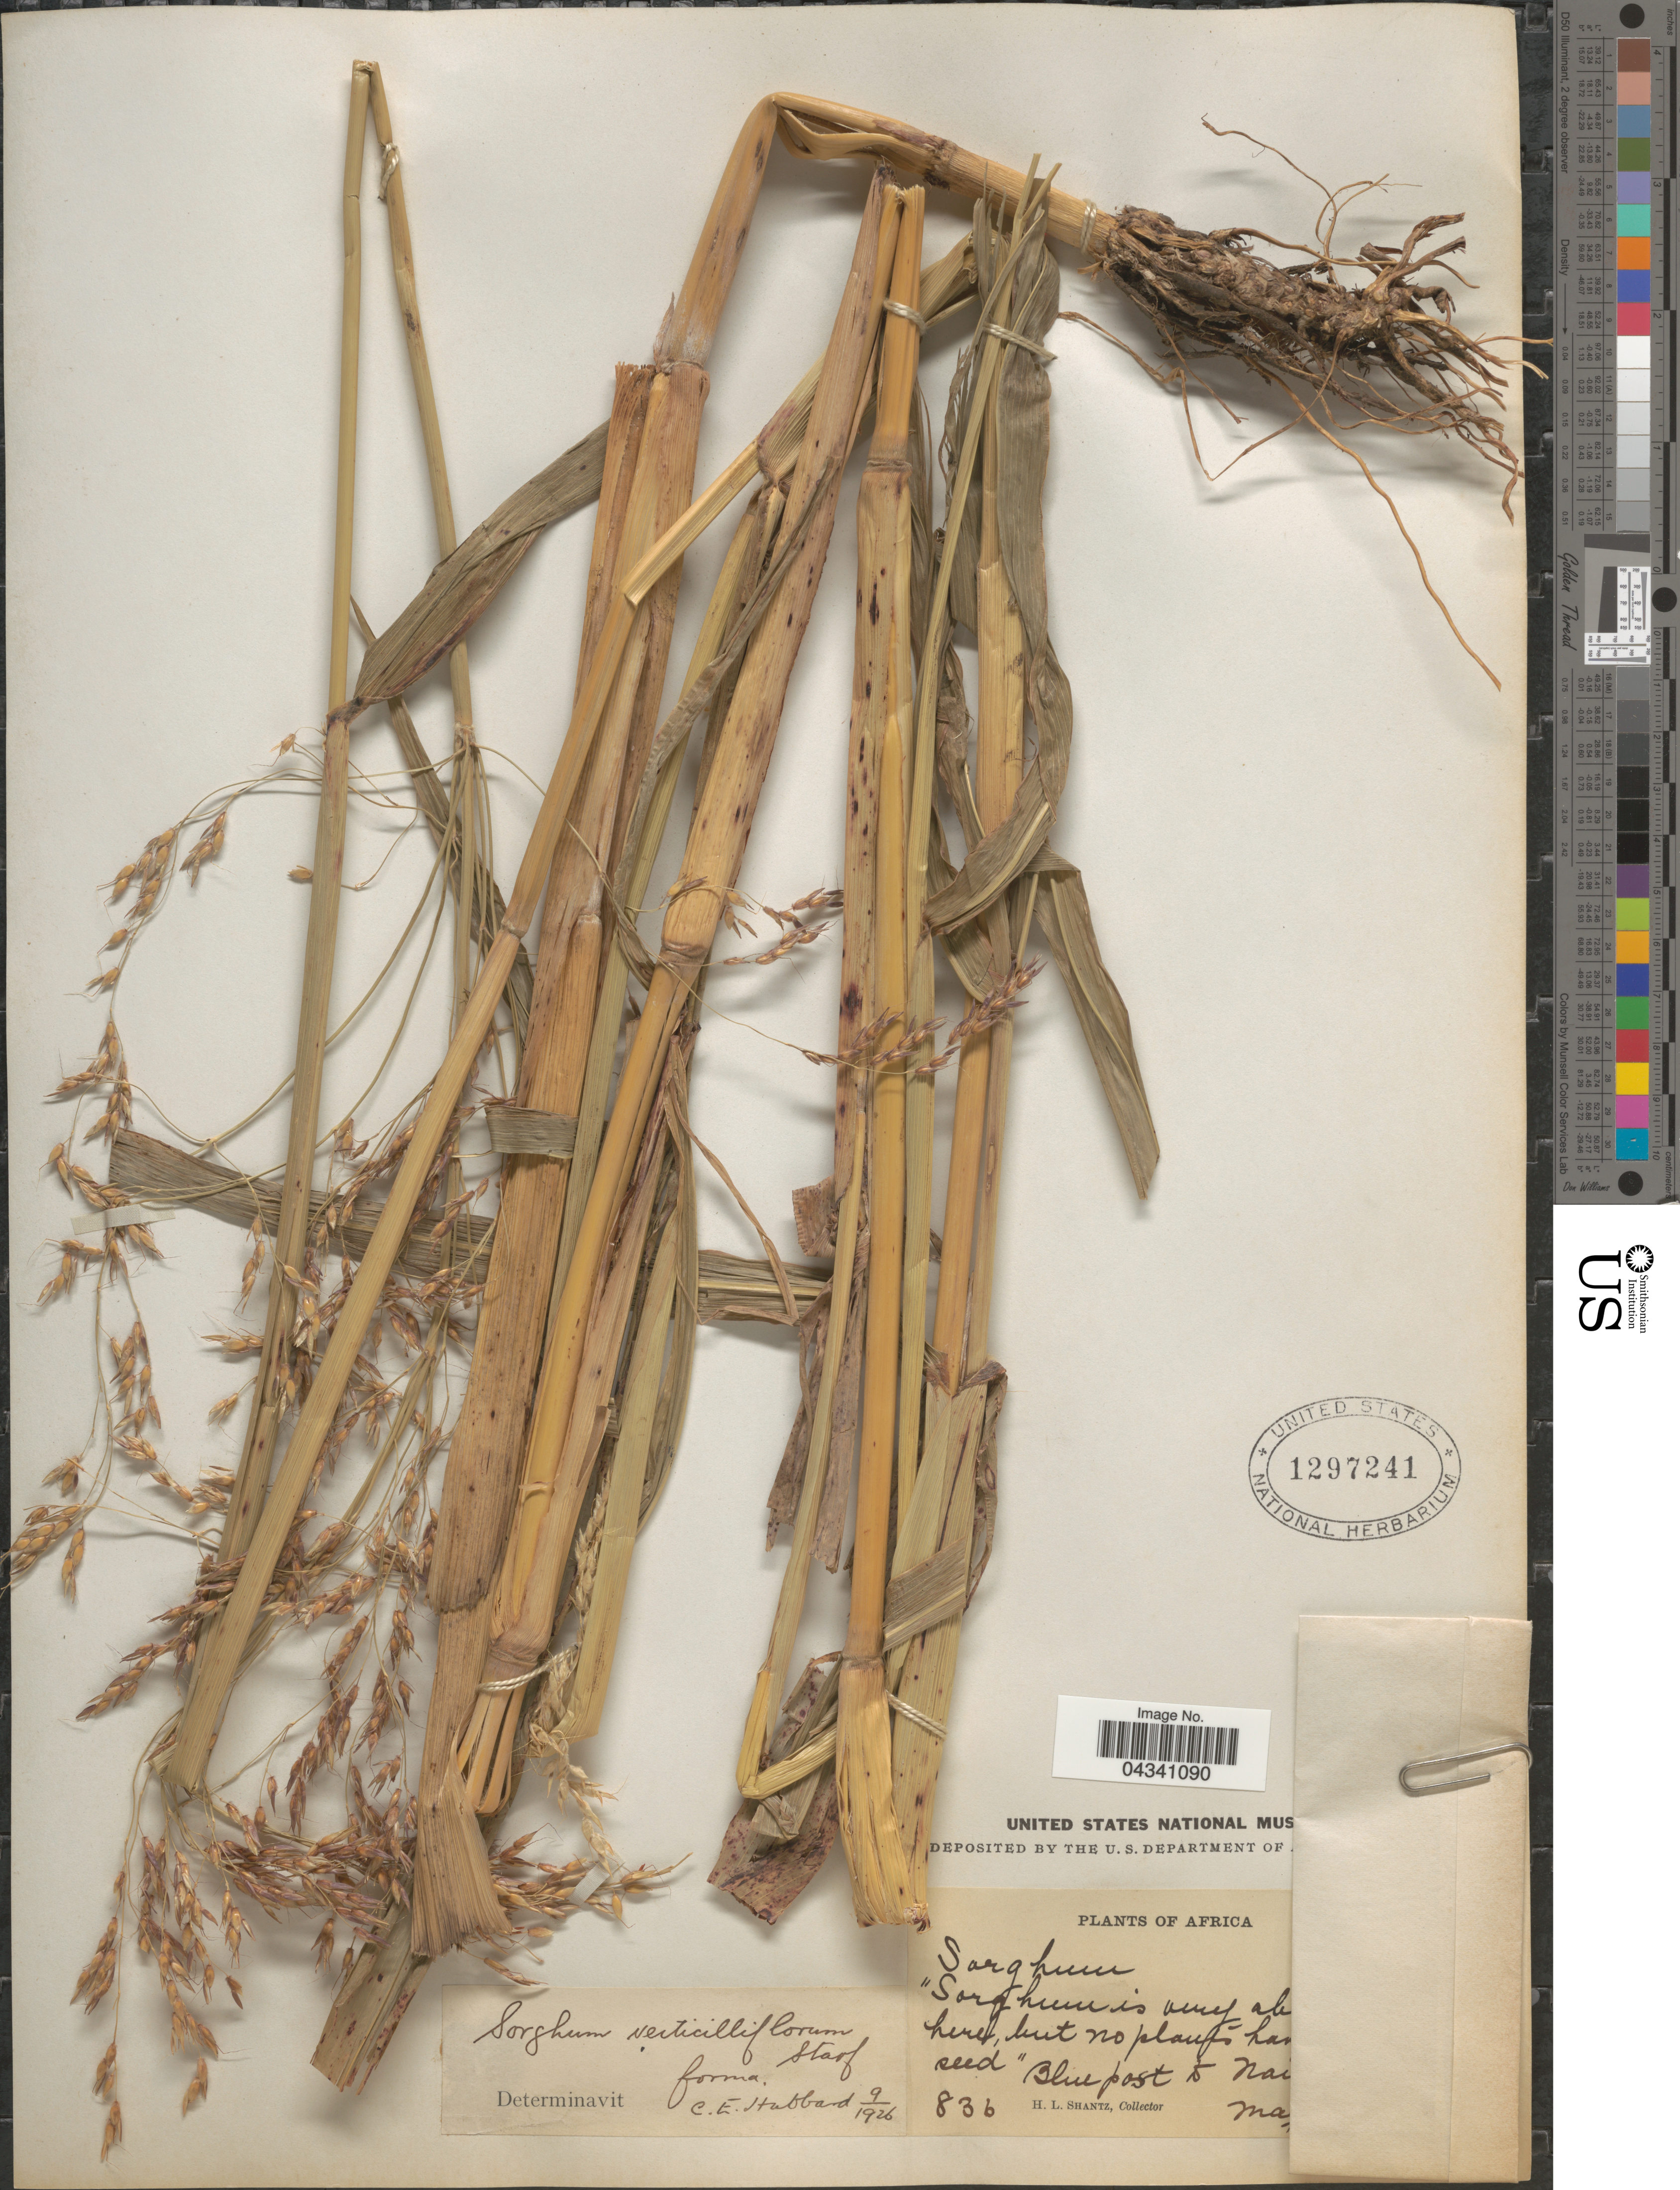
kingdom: Plantae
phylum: Tracheophyta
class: Liliopsida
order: Poales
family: Poaceae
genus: Sorghum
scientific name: Sorghum arundinaceum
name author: (Desv.) Stapf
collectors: H. Shantz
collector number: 836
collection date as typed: ma!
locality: Africa. Bluepost & Na [illegible text].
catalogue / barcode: US 1297241